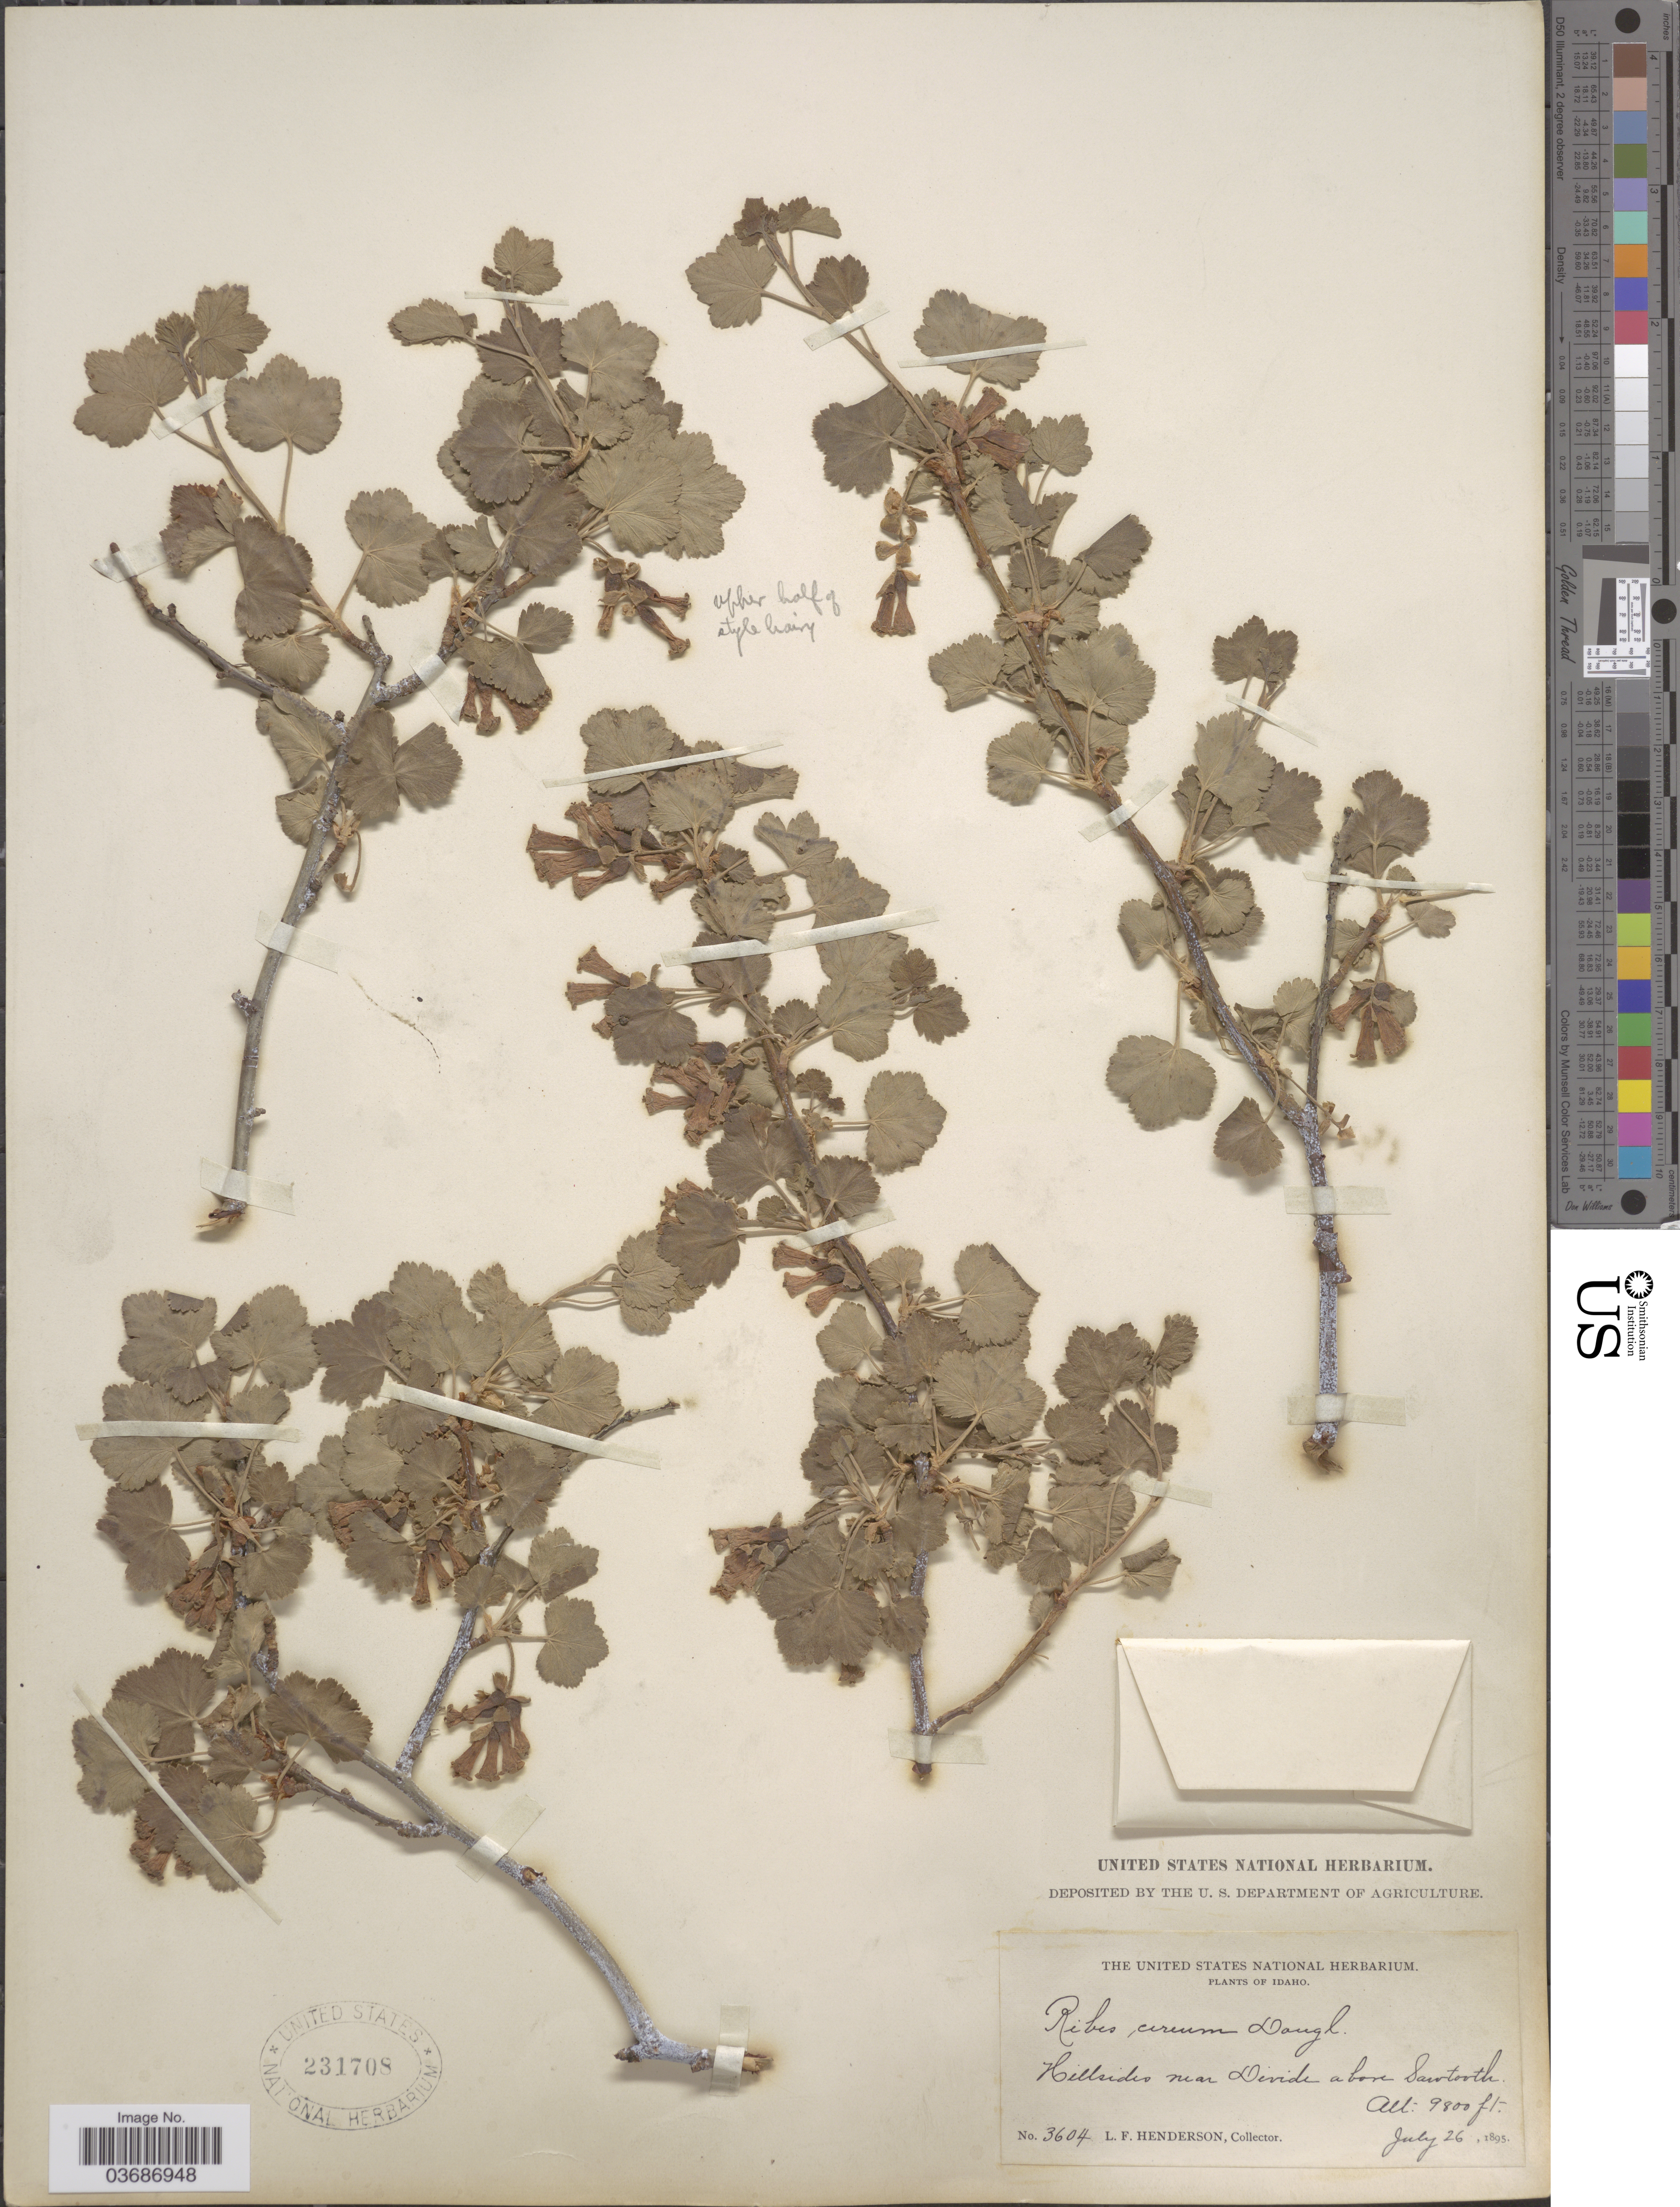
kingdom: Plantae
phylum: Tracheophyta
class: Magnoliopsida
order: Saxifragales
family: Grossulariaceae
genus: Ribes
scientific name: Ribes cereum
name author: Douglas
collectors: L. Henderson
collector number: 3604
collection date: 1895-07-26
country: United States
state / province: Idaho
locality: Hillsides near Divide above Sawtooth.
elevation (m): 2987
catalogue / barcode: US 231708